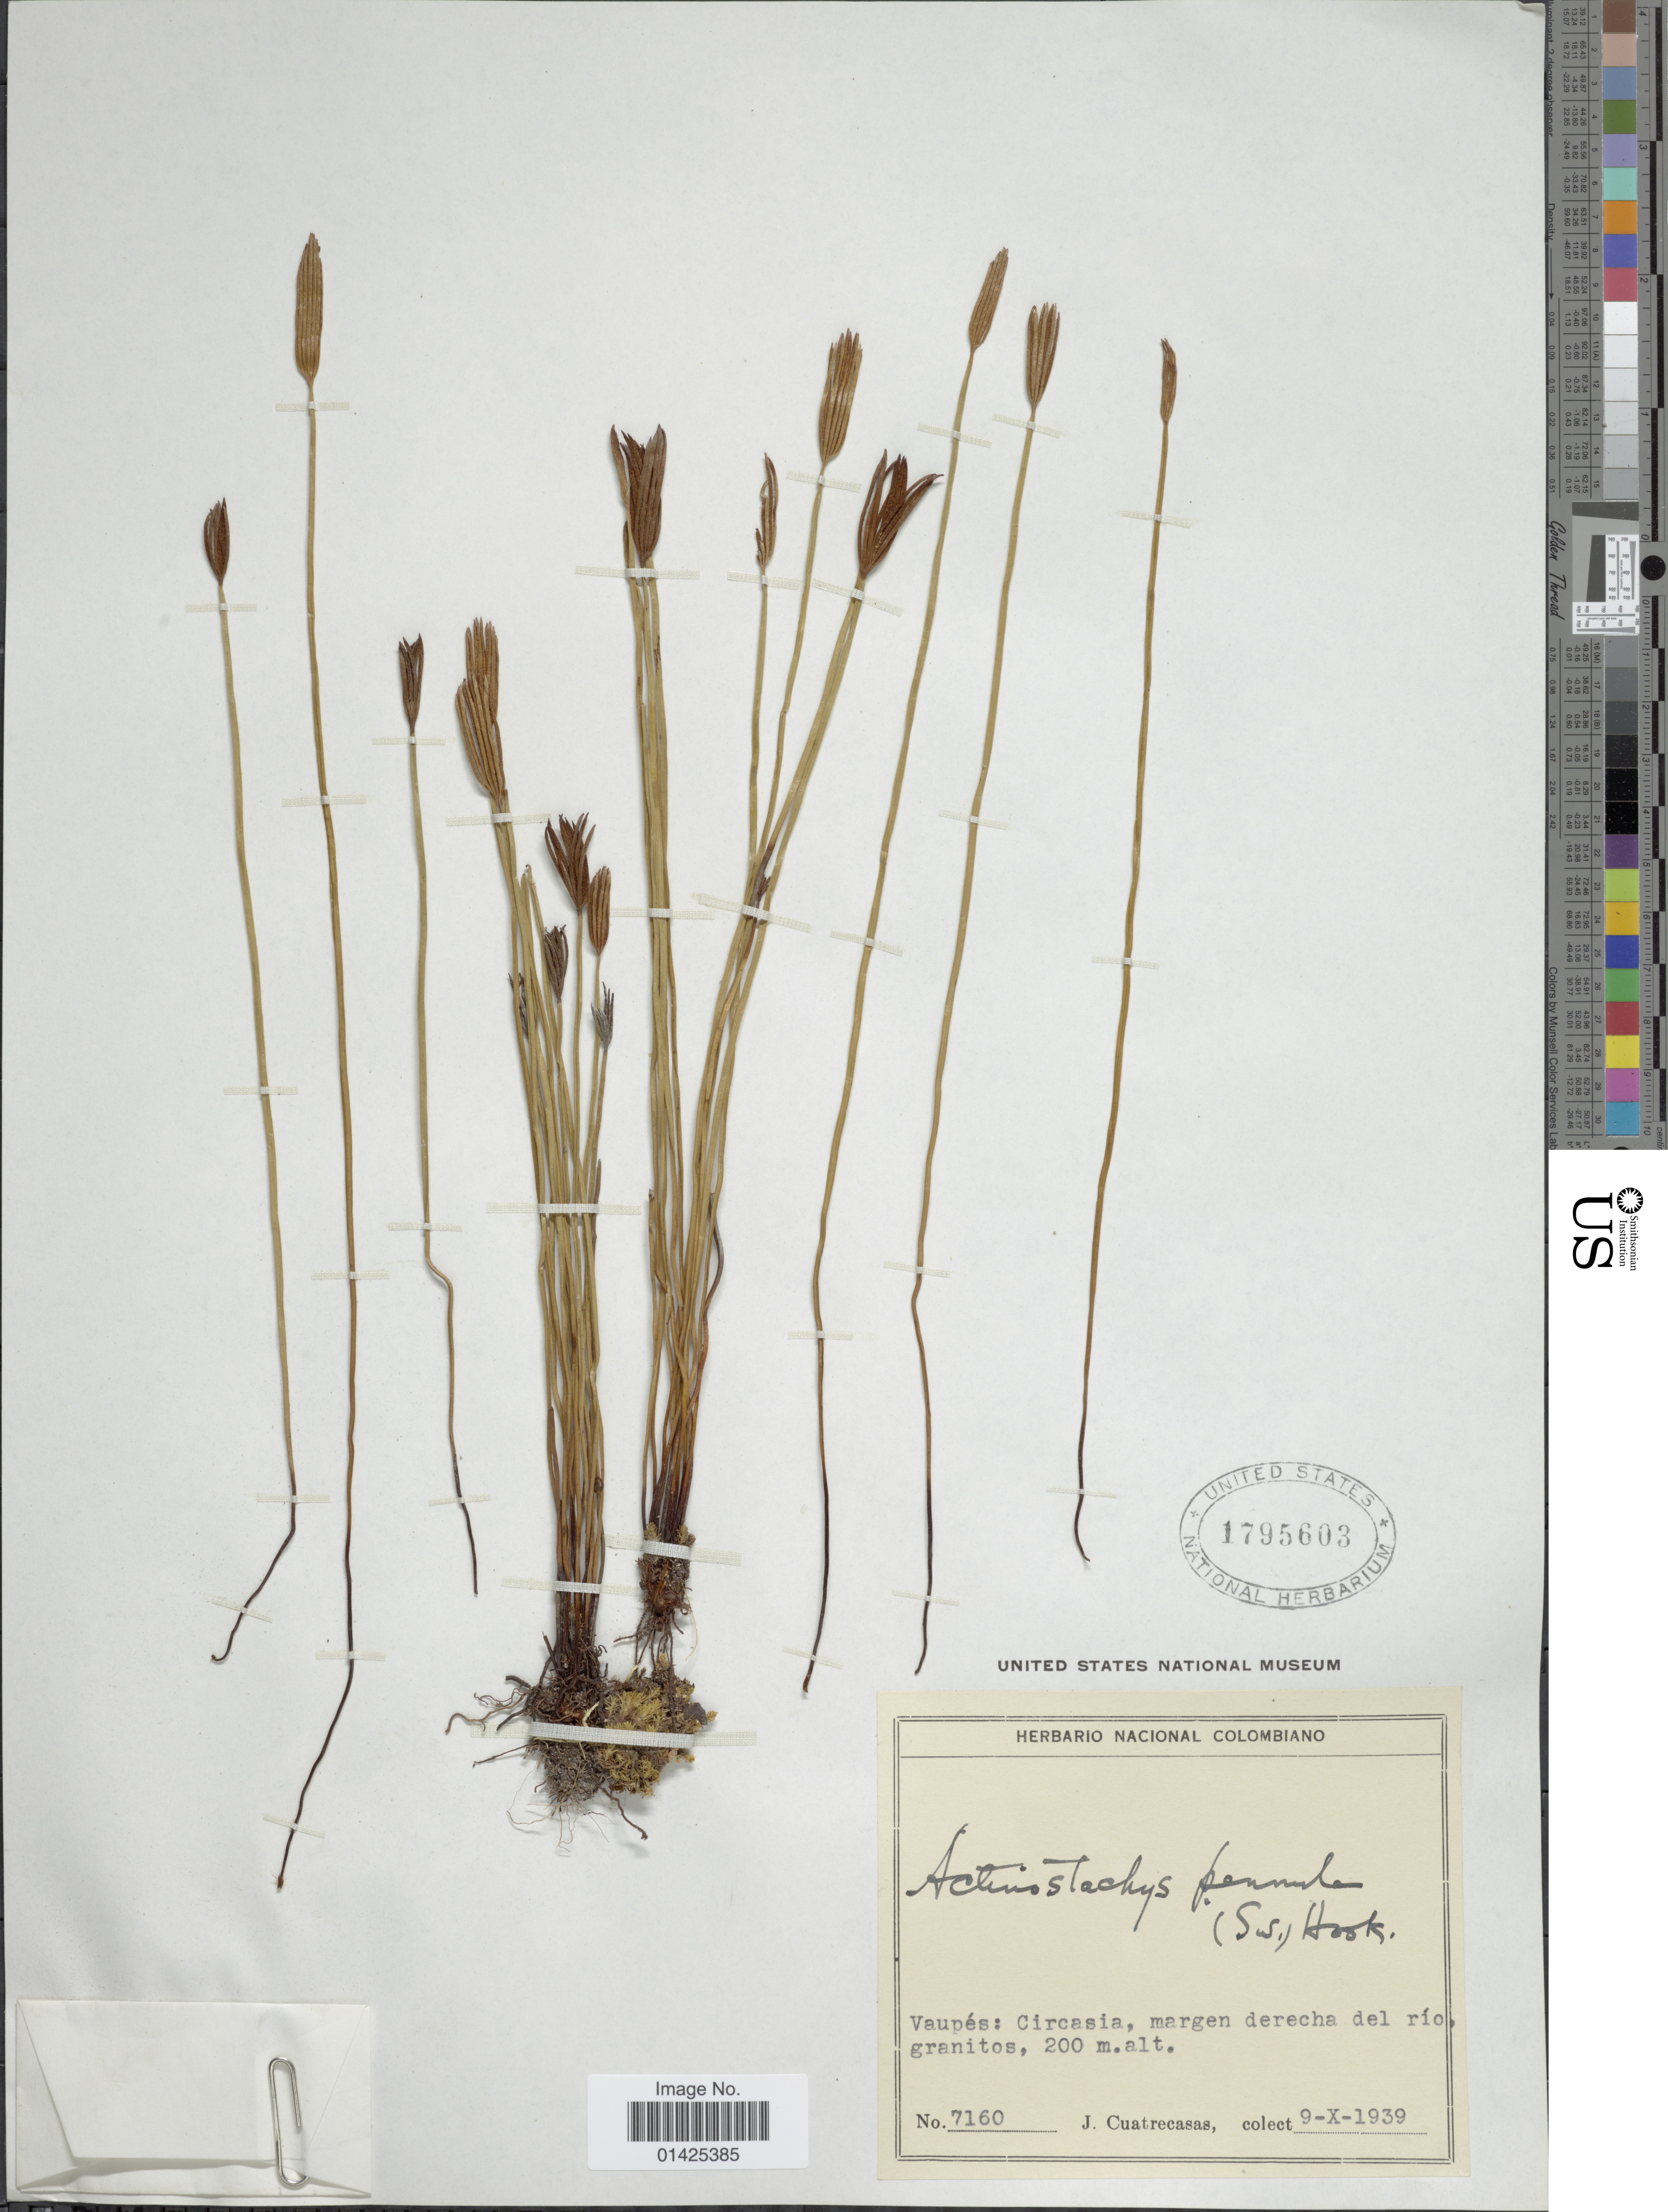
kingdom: Plantae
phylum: Tracheophyta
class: Polypodiopsida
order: Schizaeales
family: Schizaeaceae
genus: Actinostachys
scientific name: Actinostachys pennula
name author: (Sw.) Hook.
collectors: J. Cuatrecasas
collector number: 7160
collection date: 1939-10-09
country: Colombia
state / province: Vaupés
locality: Circasia, margen derecha del rio, granitos.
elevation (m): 200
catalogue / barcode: US 1795603